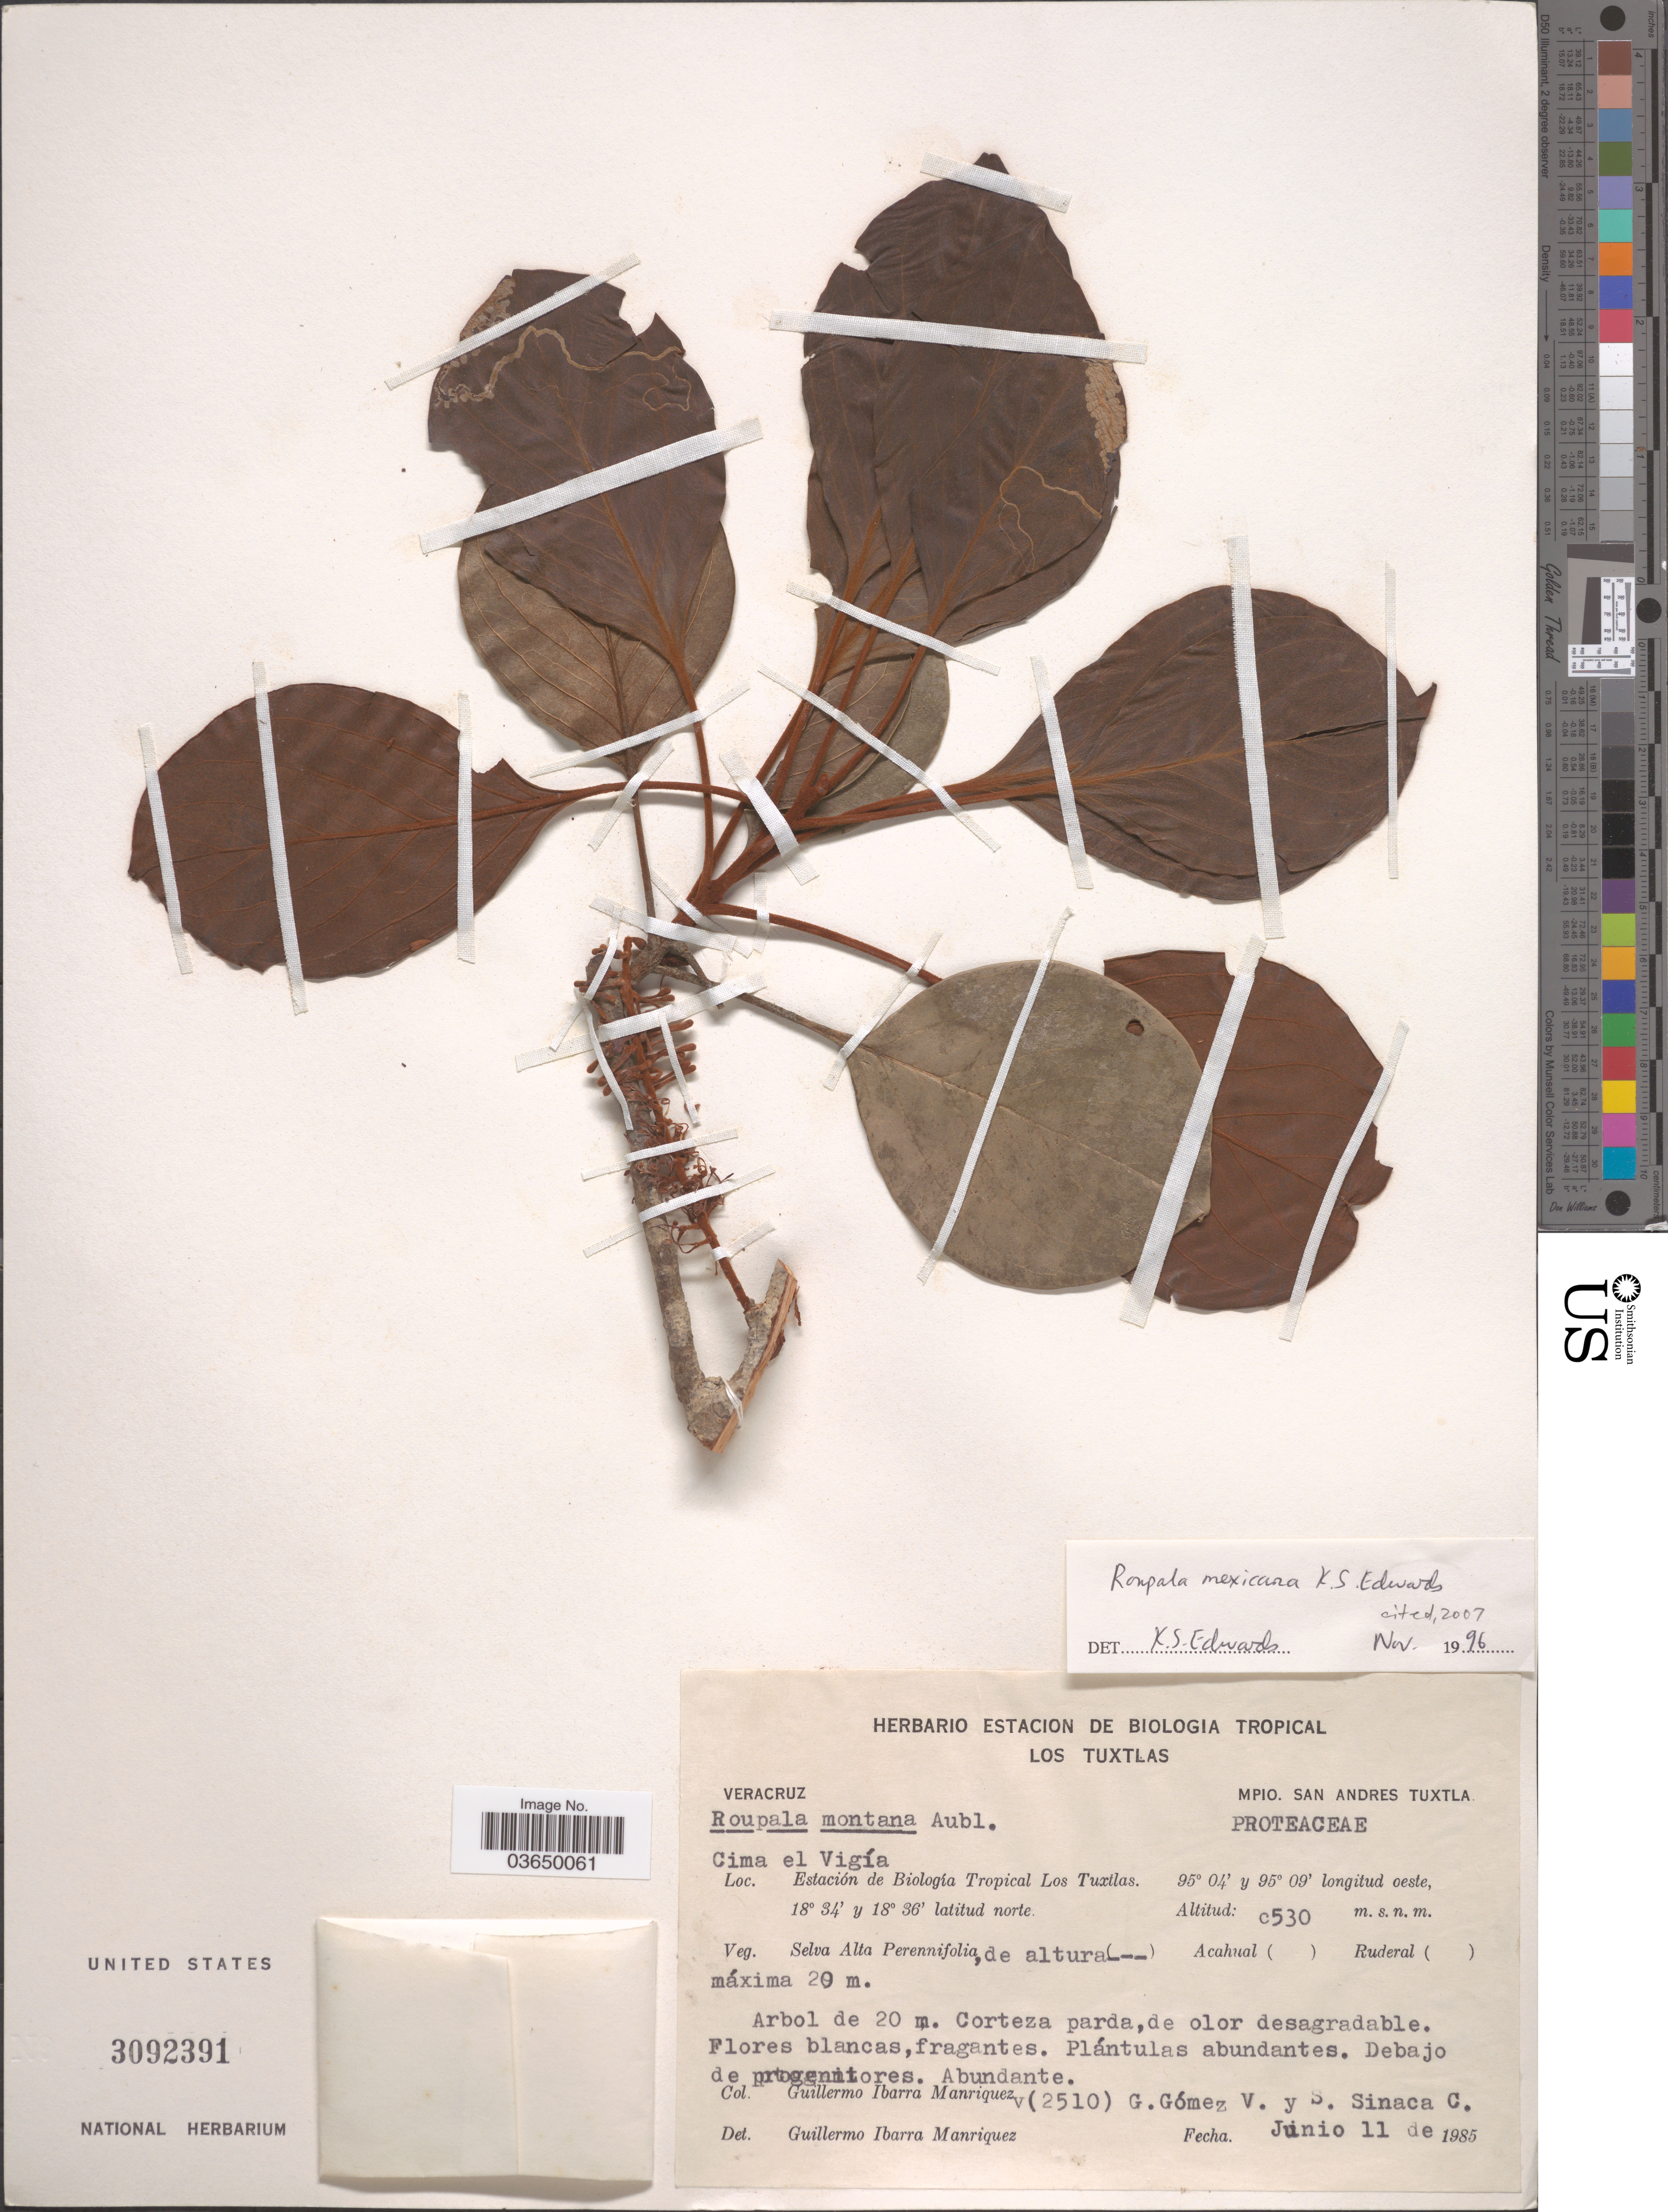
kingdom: Plantae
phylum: Tracheophyta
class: Magnoliopsida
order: Proteales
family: Proteaceae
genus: Roupala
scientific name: Roupala mexicana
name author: K.S. Edwards & Prance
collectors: G. Ibarra-Manríquez, G. Gomez & S. Sinaca Colin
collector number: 2510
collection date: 1985-06-11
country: Mexico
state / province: Veracruz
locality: Veracruz. Mpio. San Andres Tuxtla. Cima el Vigía. Estación de Biología Tropical Los Tuxtlas.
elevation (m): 530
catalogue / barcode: US 3092391